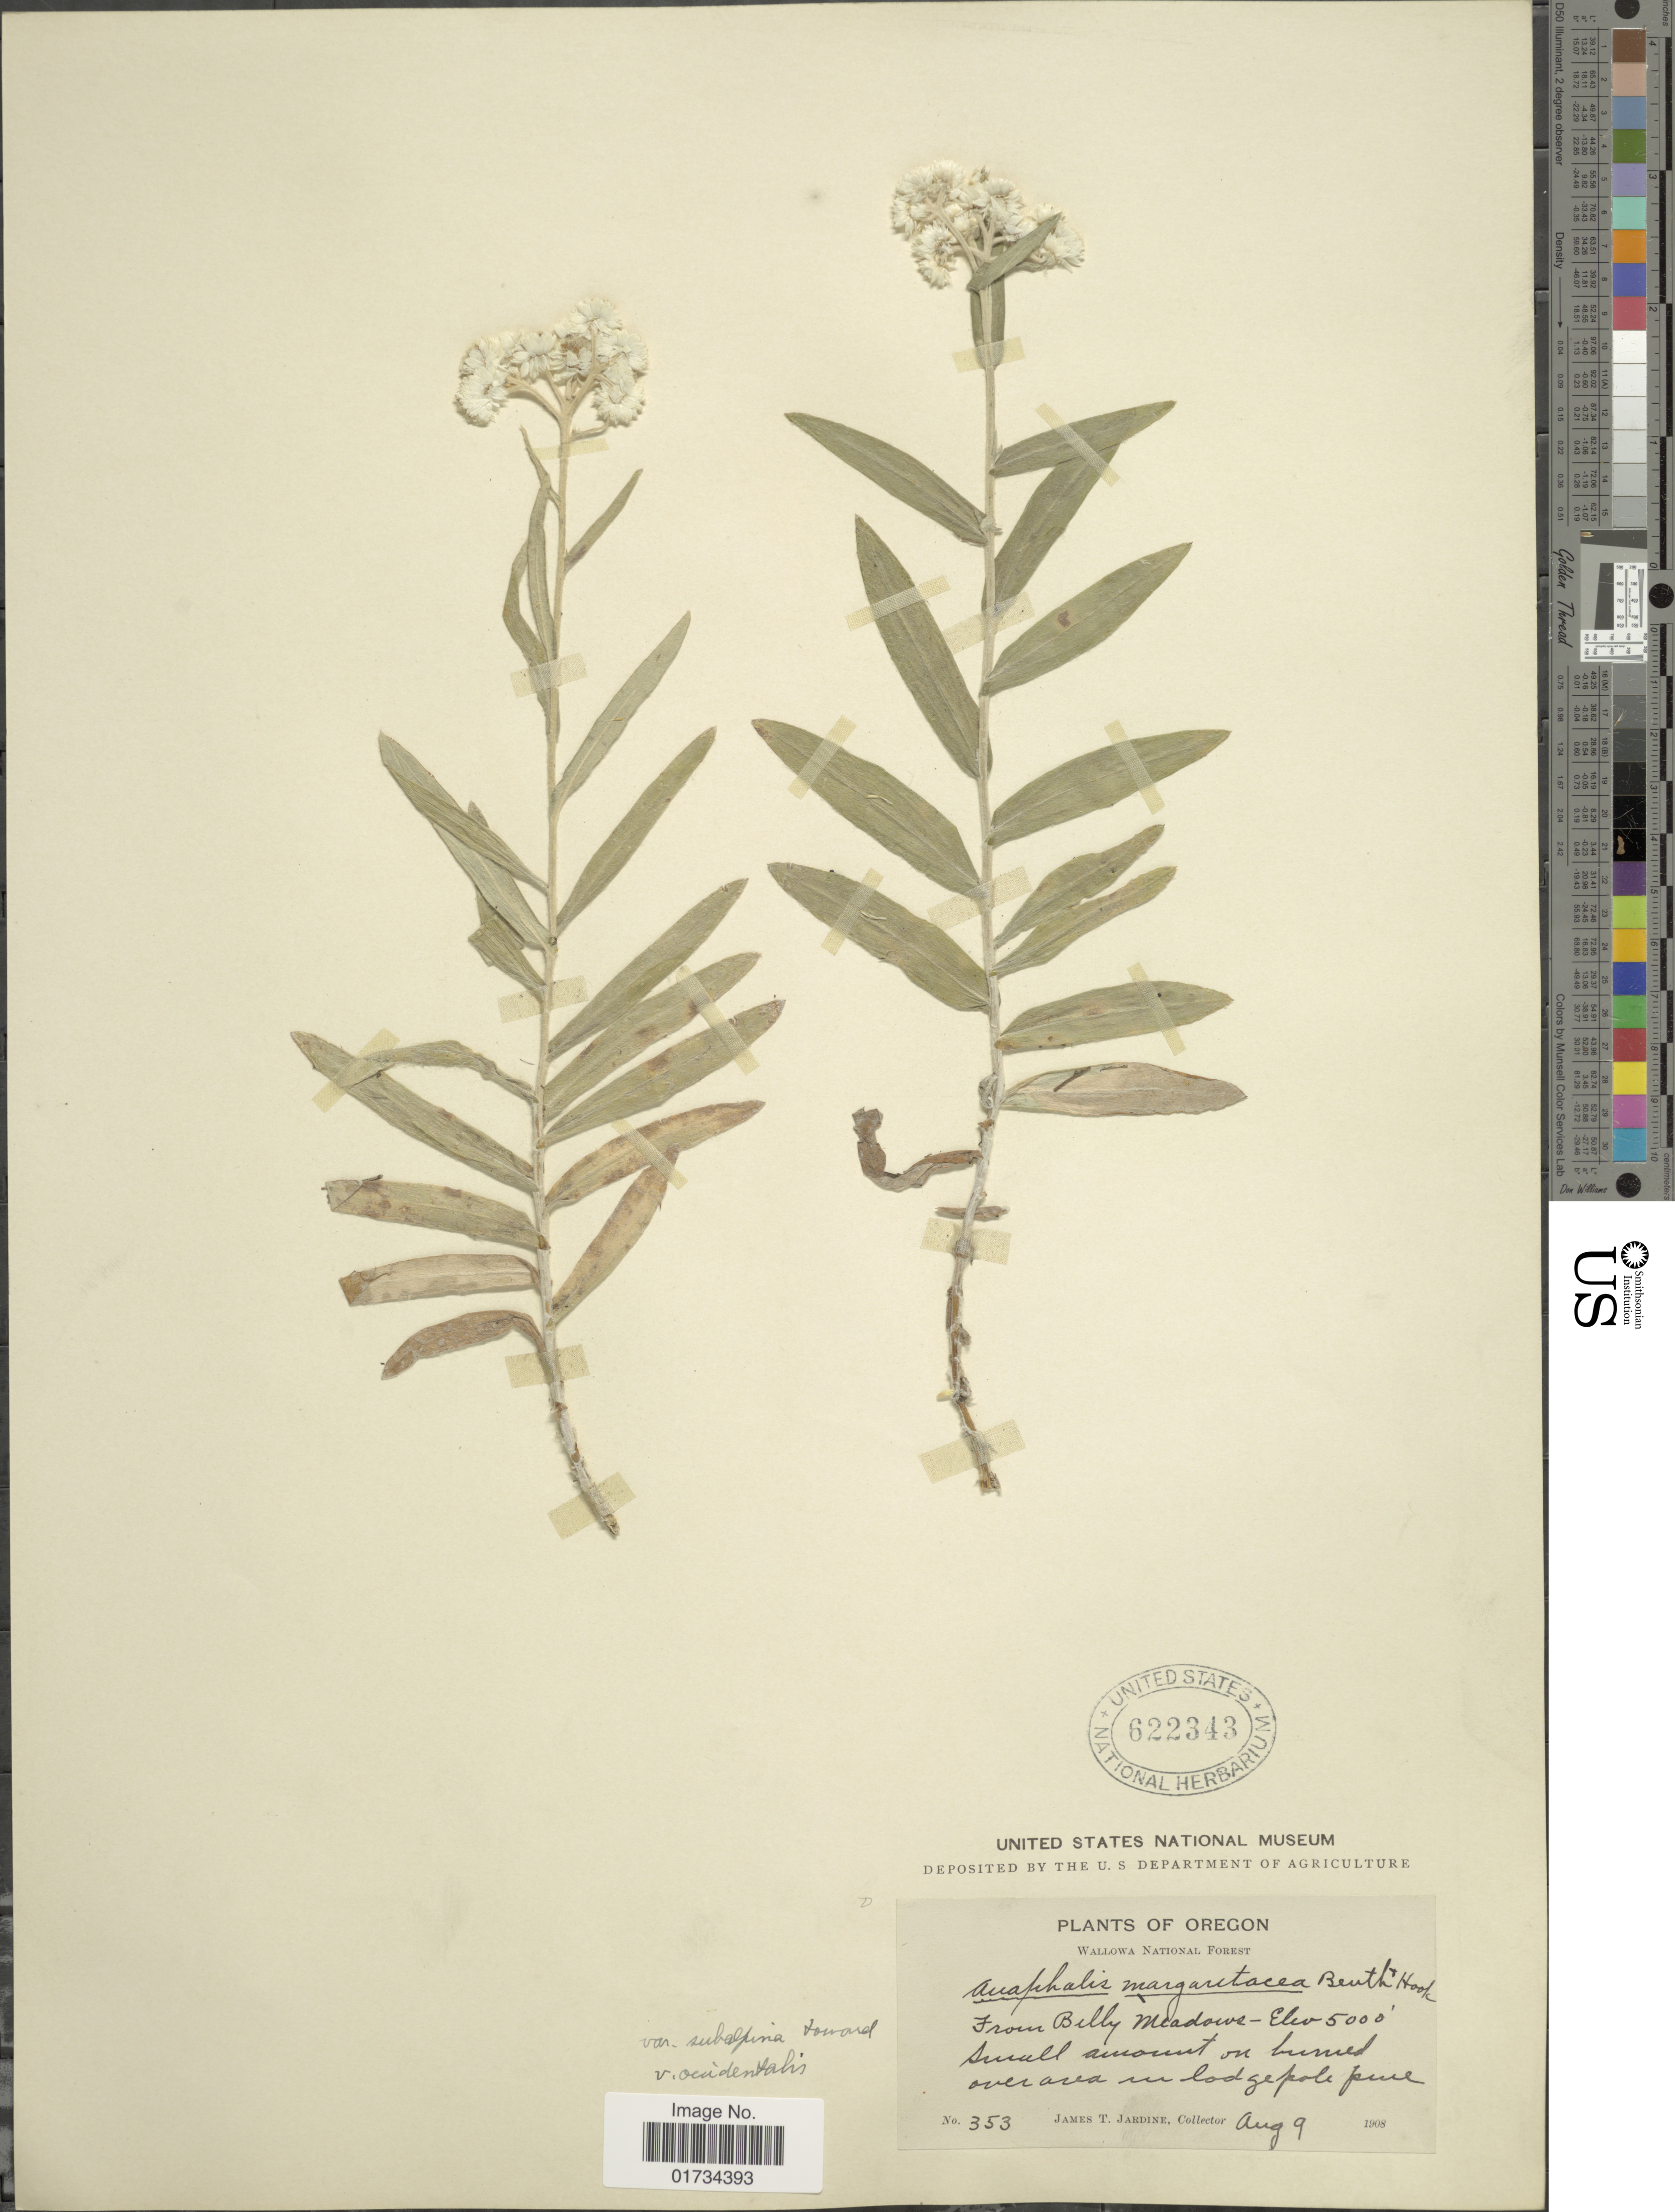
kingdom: Plantae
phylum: Tracheophyta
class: Magnoliopsida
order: Asterales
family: Asteraceae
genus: Anaphalis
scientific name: Anaphalis subalpina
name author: (A. Gray) Rydb.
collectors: J. T. Jardine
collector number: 353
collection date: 1908-08-09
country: United States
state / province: Oregon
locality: Oregon. Wallowa National Forest. From Billy Meadows. Small amount on burned over area in lodgepole pine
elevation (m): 1524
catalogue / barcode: US 822434